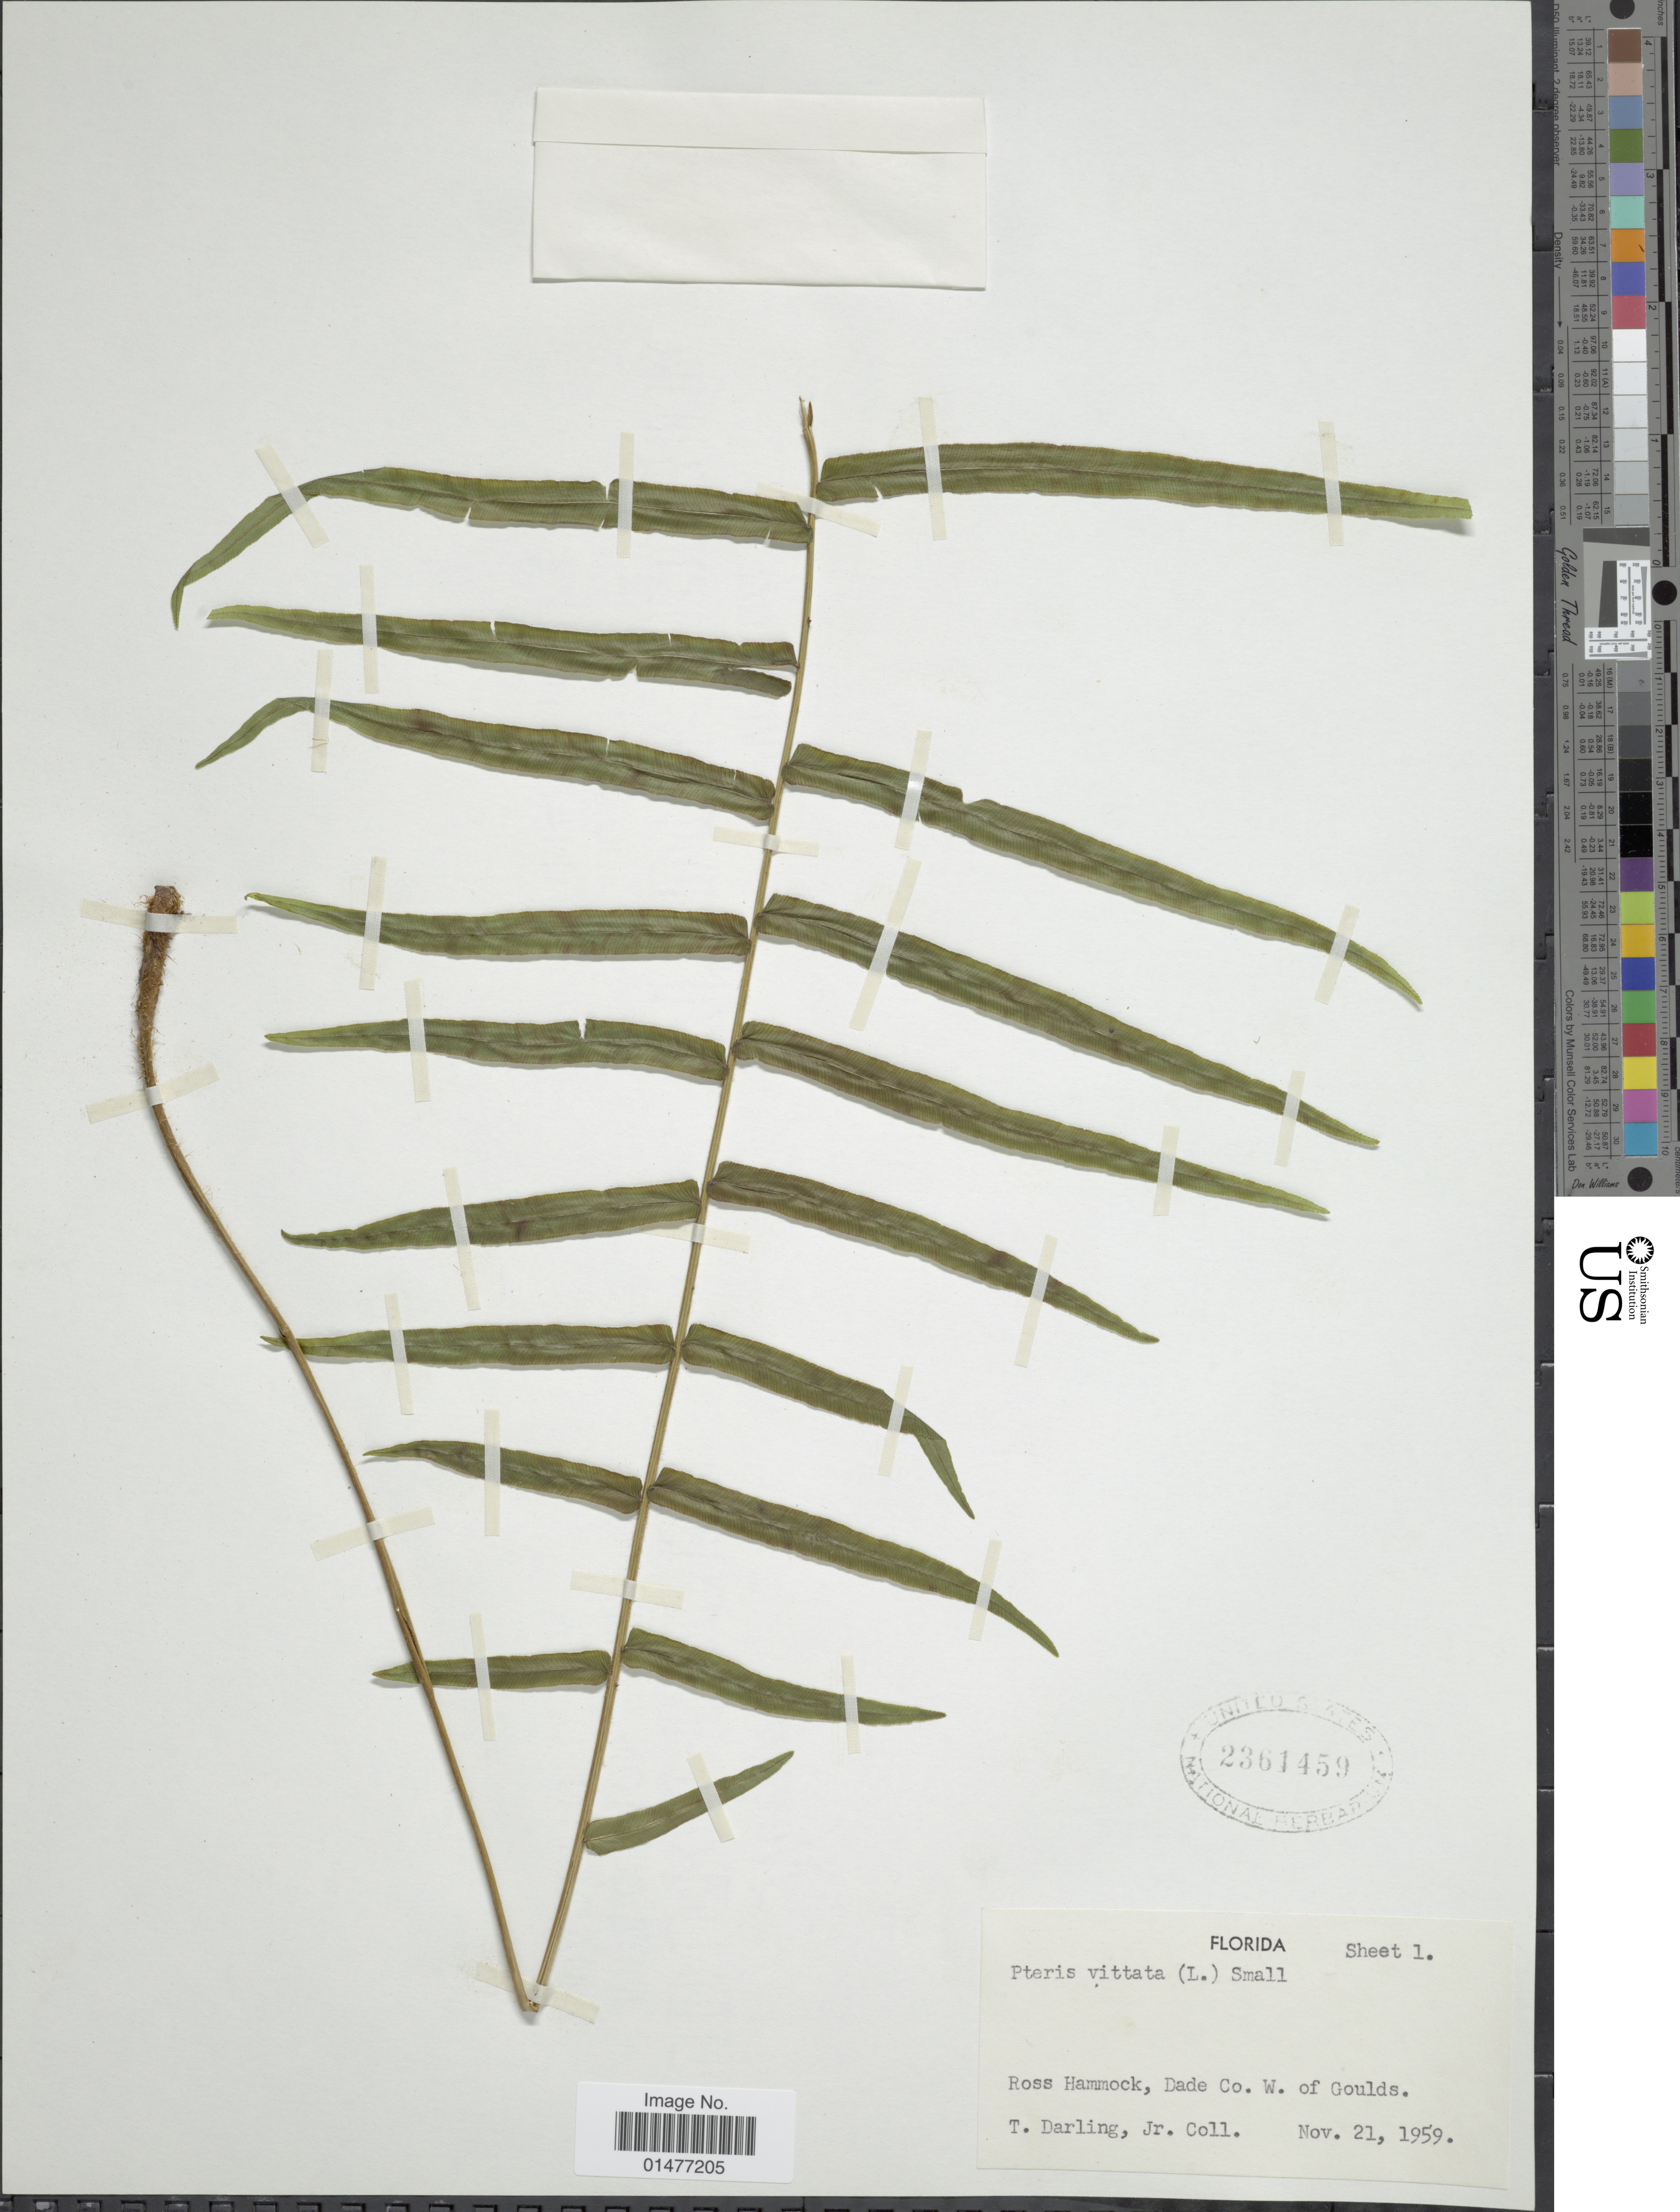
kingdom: Plantae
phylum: Tracheophyta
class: Polypodiopsida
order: Polypodiales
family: Pteridaceae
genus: Pteris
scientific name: Pteris vittata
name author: L.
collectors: T. Darling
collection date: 1959-11-21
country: United States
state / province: Florida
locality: Ross Hammock, Dade Co. W. of Goulds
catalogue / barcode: US 2361459